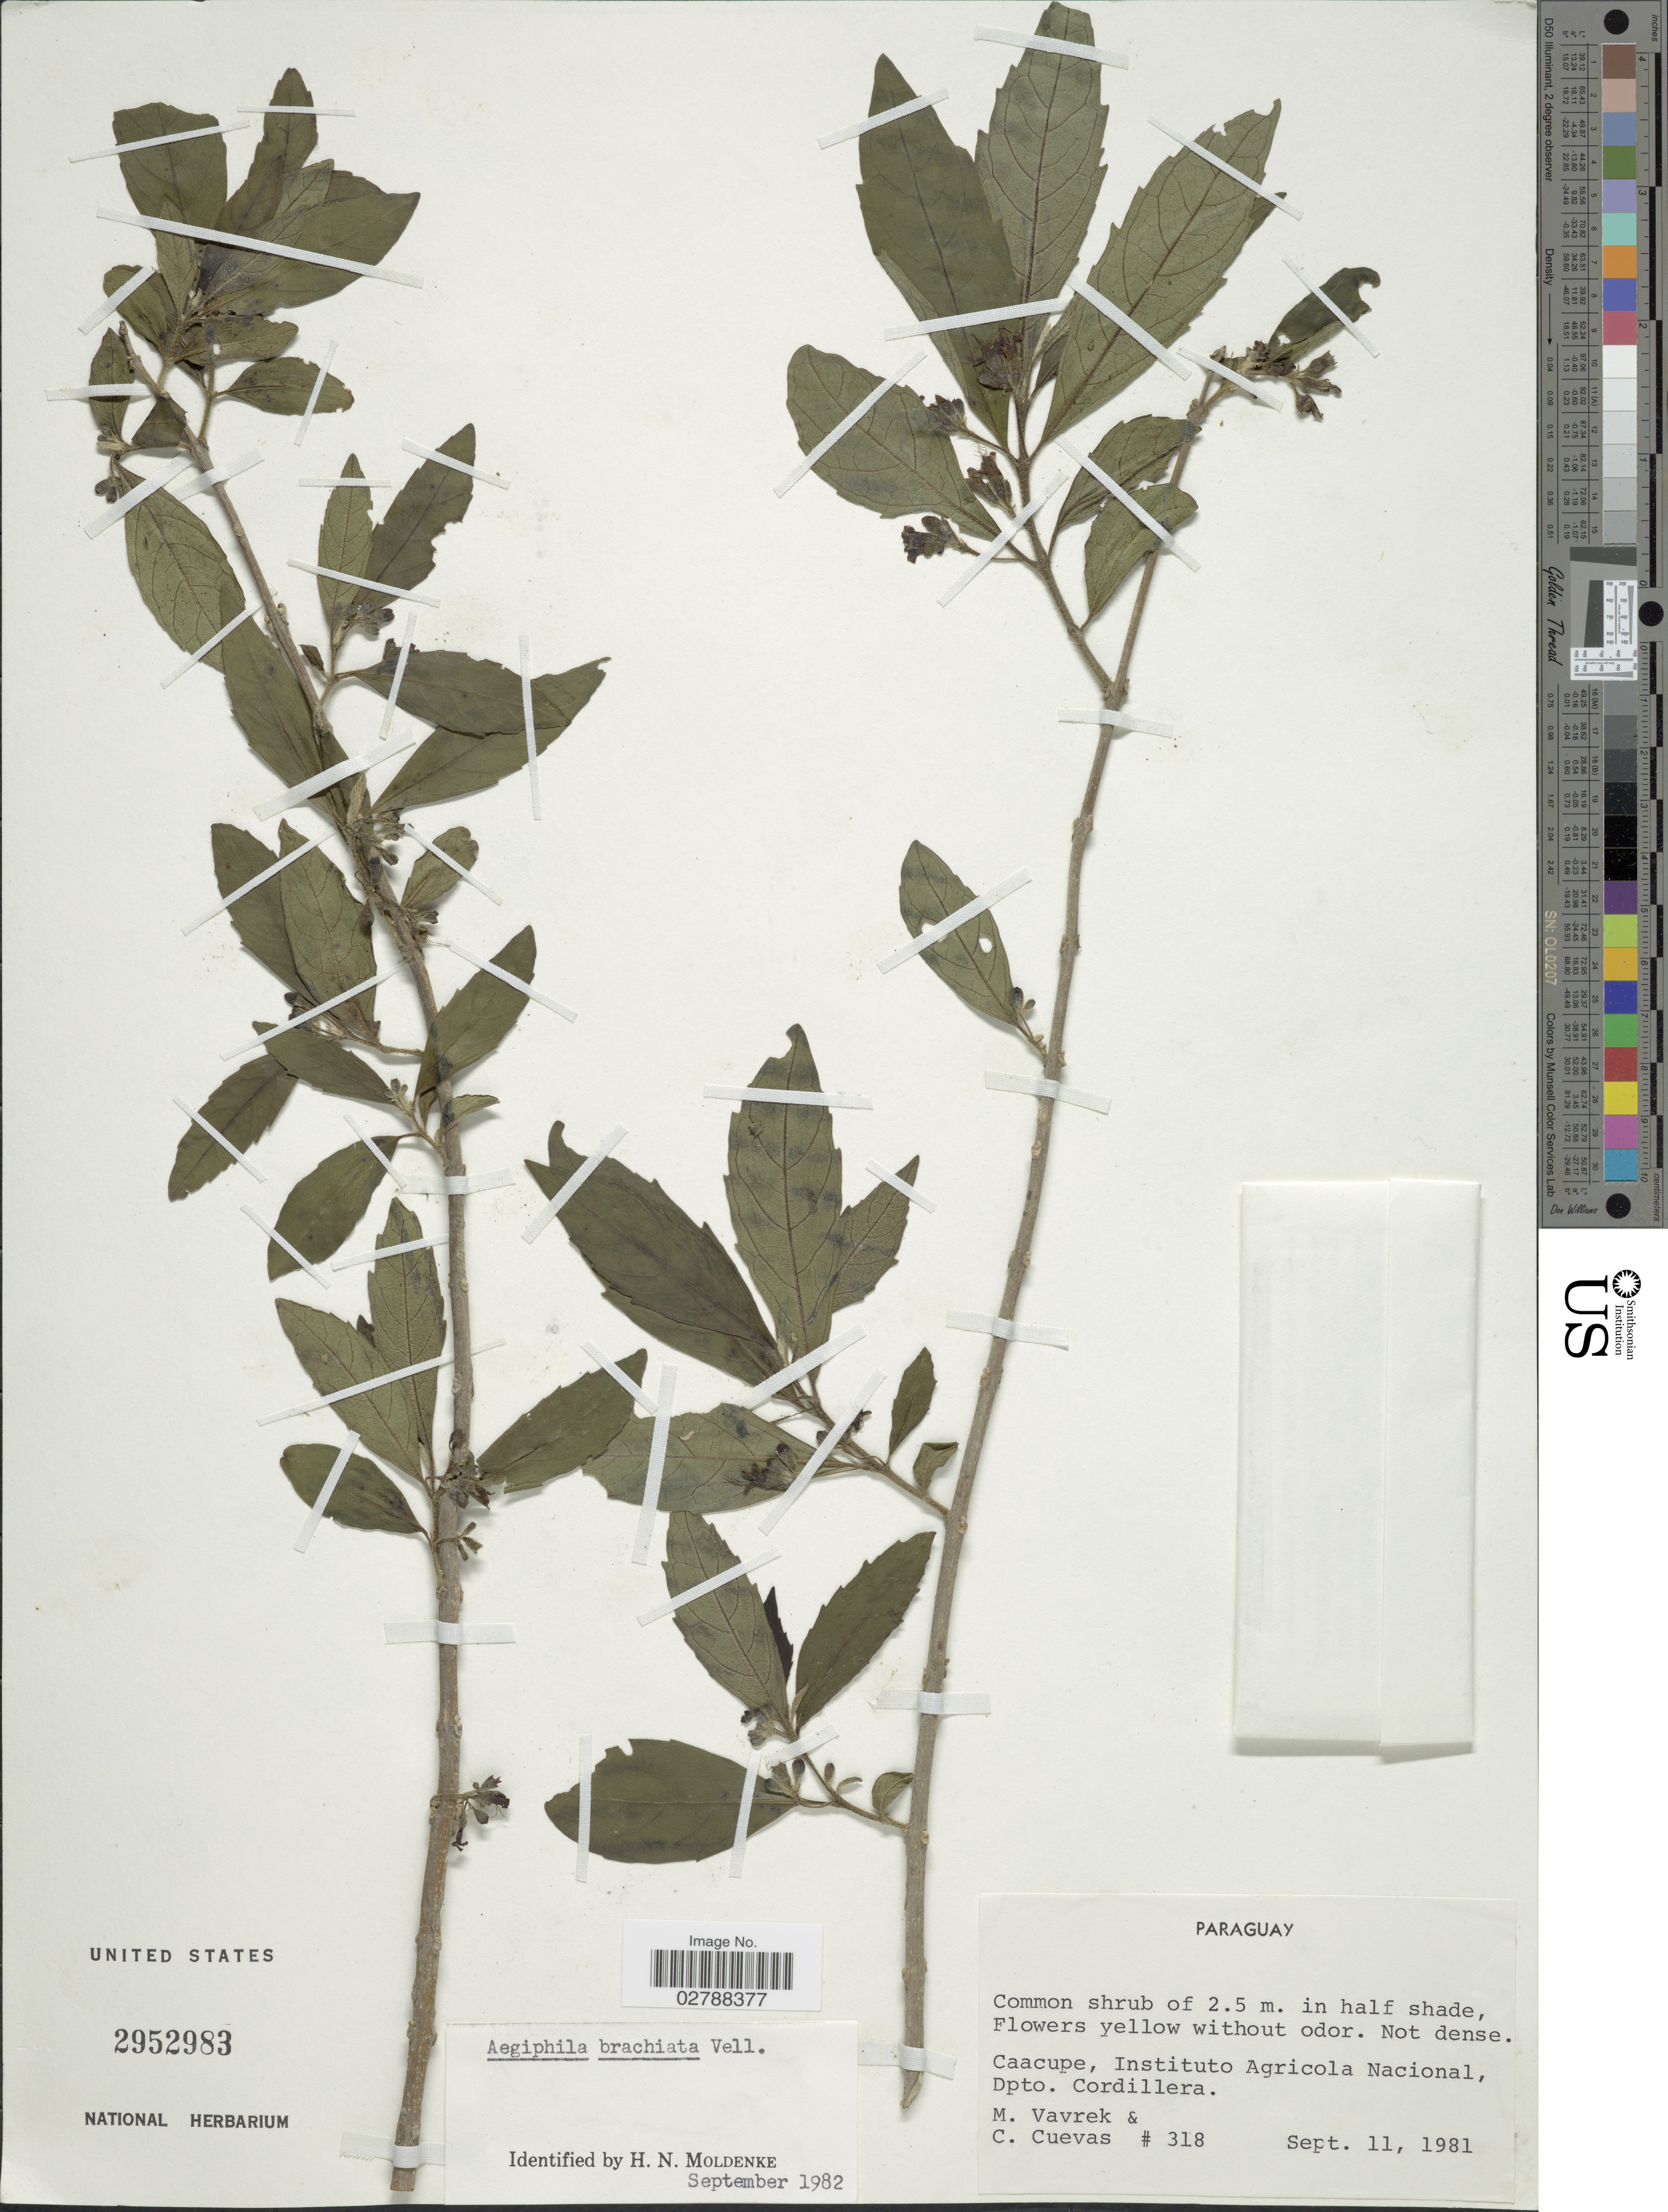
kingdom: Plantae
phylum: Tracheophyta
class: Magnoliopsida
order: Lamiales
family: Lamiaceae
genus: Aegiphila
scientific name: Aegiphila brachiata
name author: Vell.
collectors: M. Vavrek & C. Cuevas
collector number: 318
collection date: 1981-09-11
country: Paraguay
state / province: Cordillera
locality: Caacupe, Instituto Agricola Nacional, Dpto. Cordillera.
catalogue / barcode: US 2952983